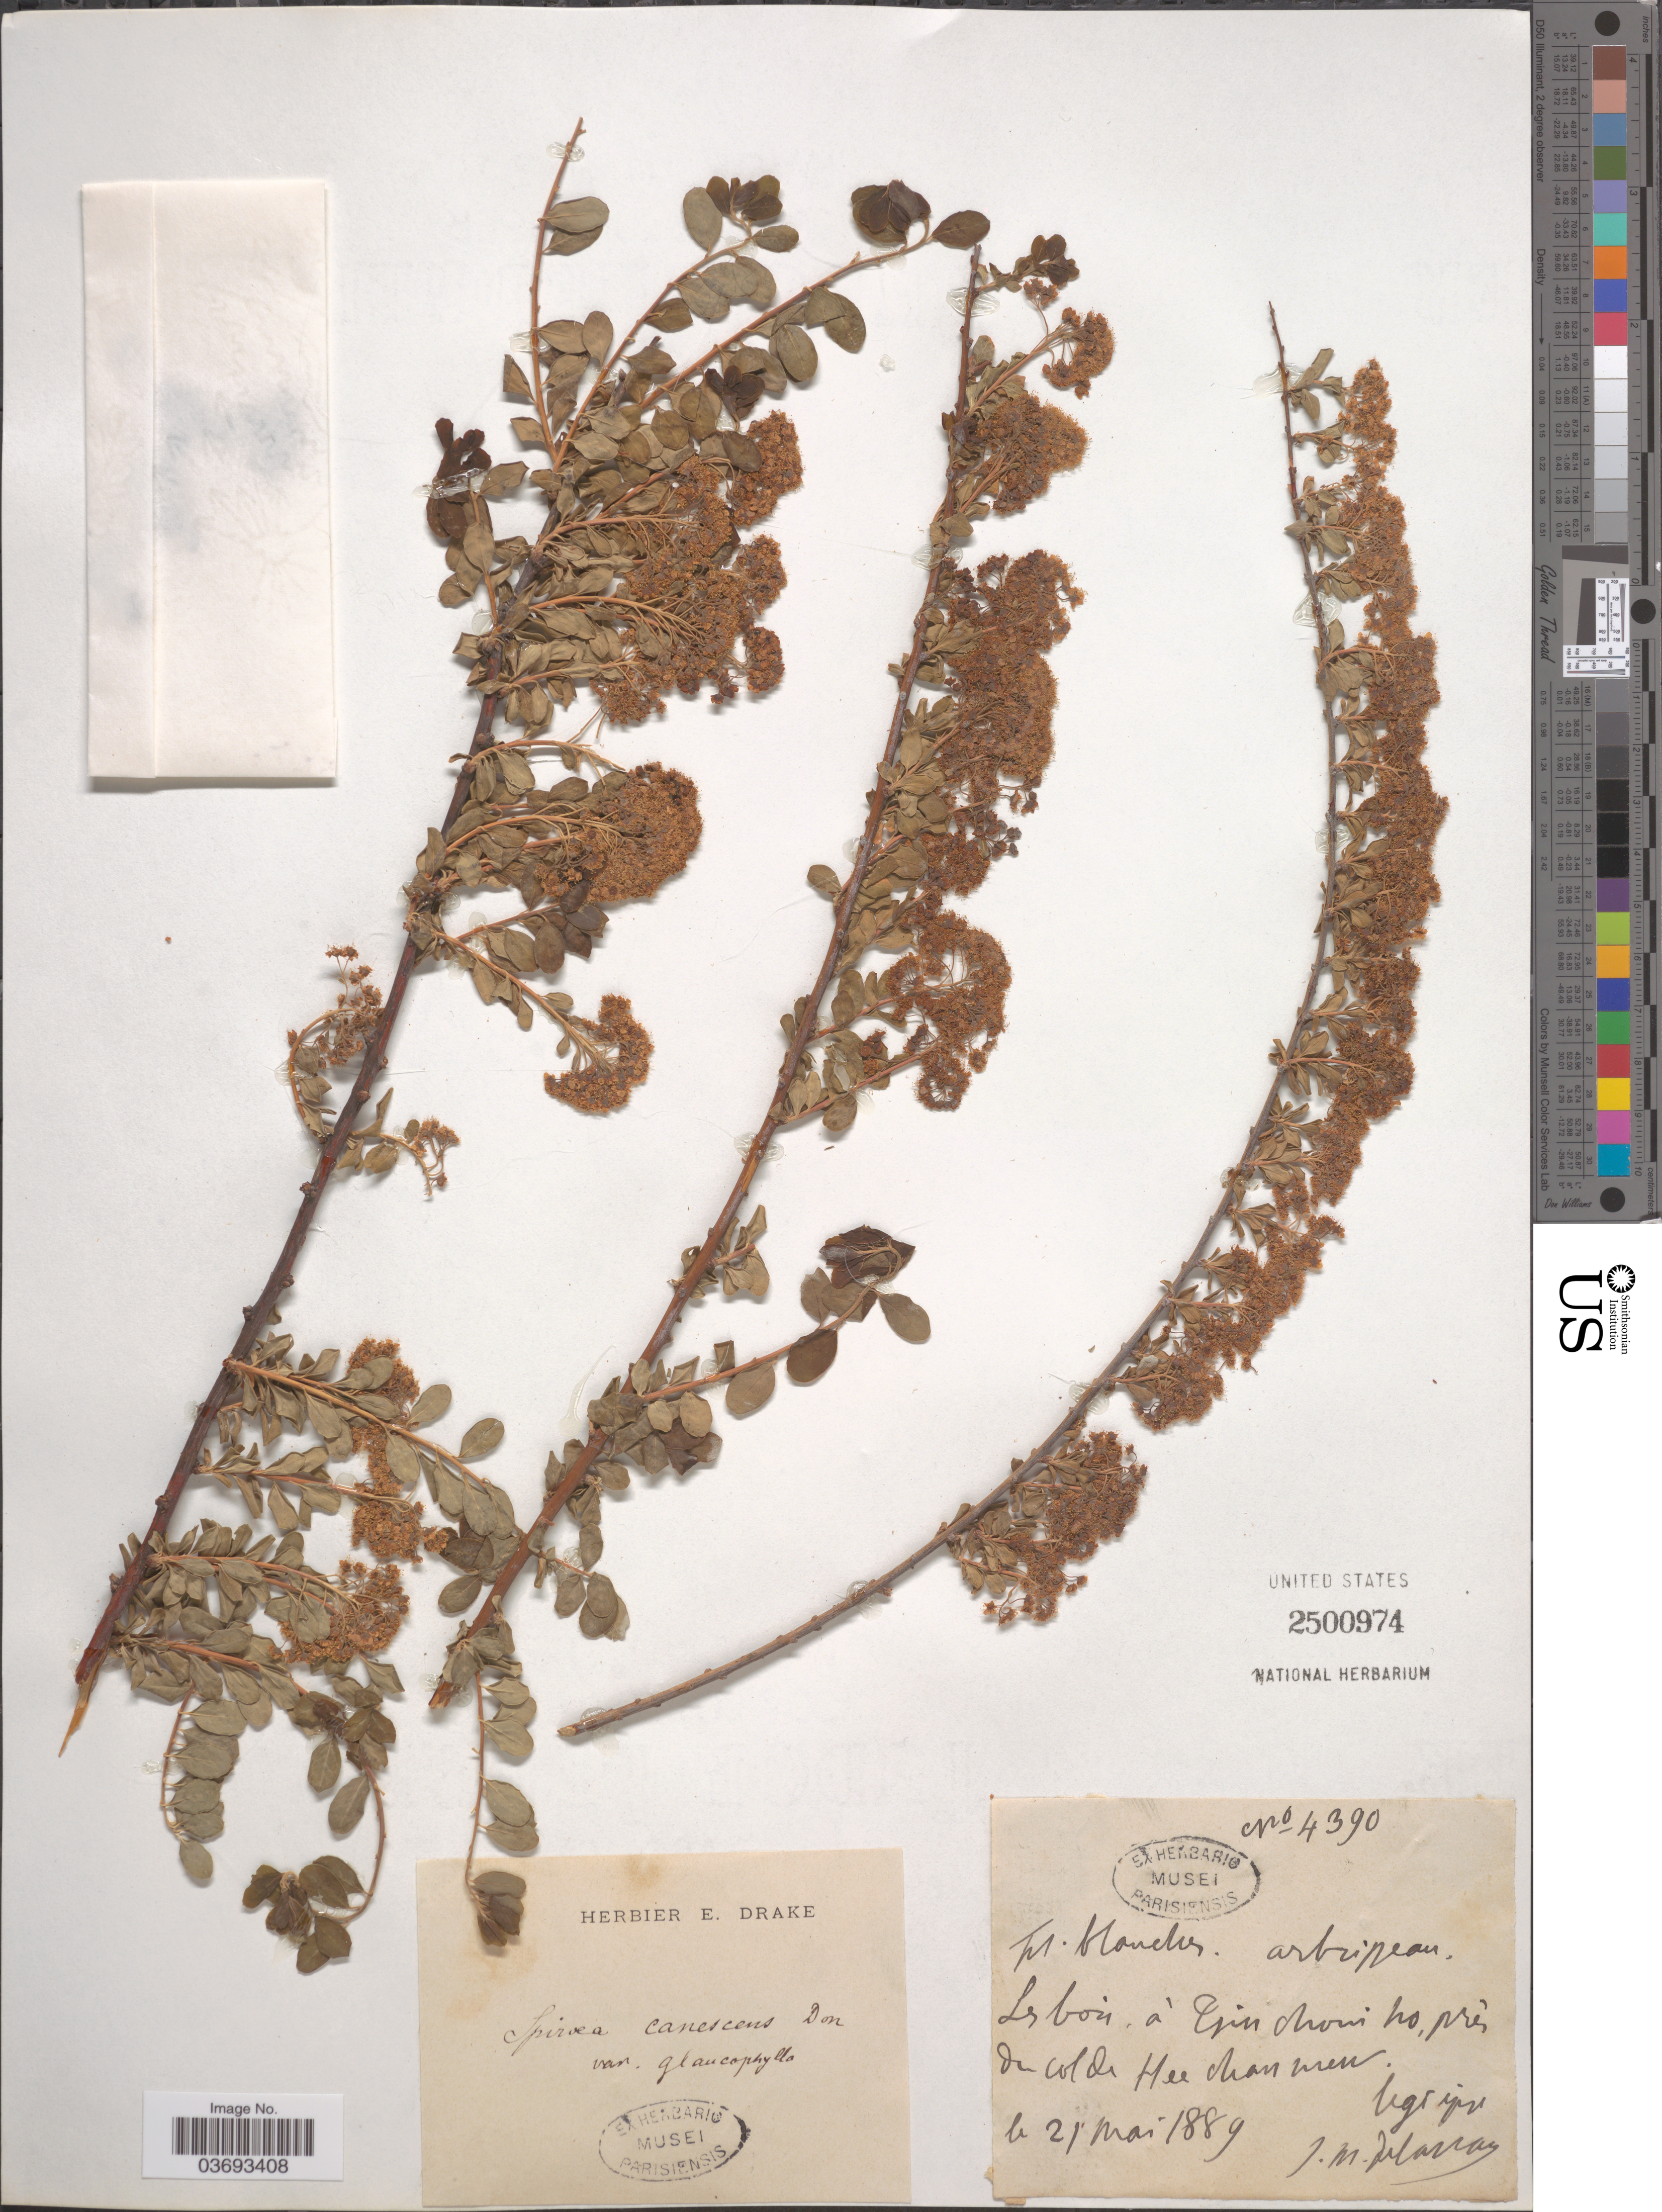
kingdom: Plantae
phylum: Tracheophyta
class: Magnoliopsida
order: Rosales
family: Rosaceae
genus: Spiraea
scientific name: Spiraea canescens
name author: D. Don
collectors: J. Delavay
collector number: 4390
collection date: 1889-05-21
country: China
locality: Les bois à Tsin Moni ho, près de col de Hu Mannsen. [interpreted]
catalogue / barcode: US 2500974